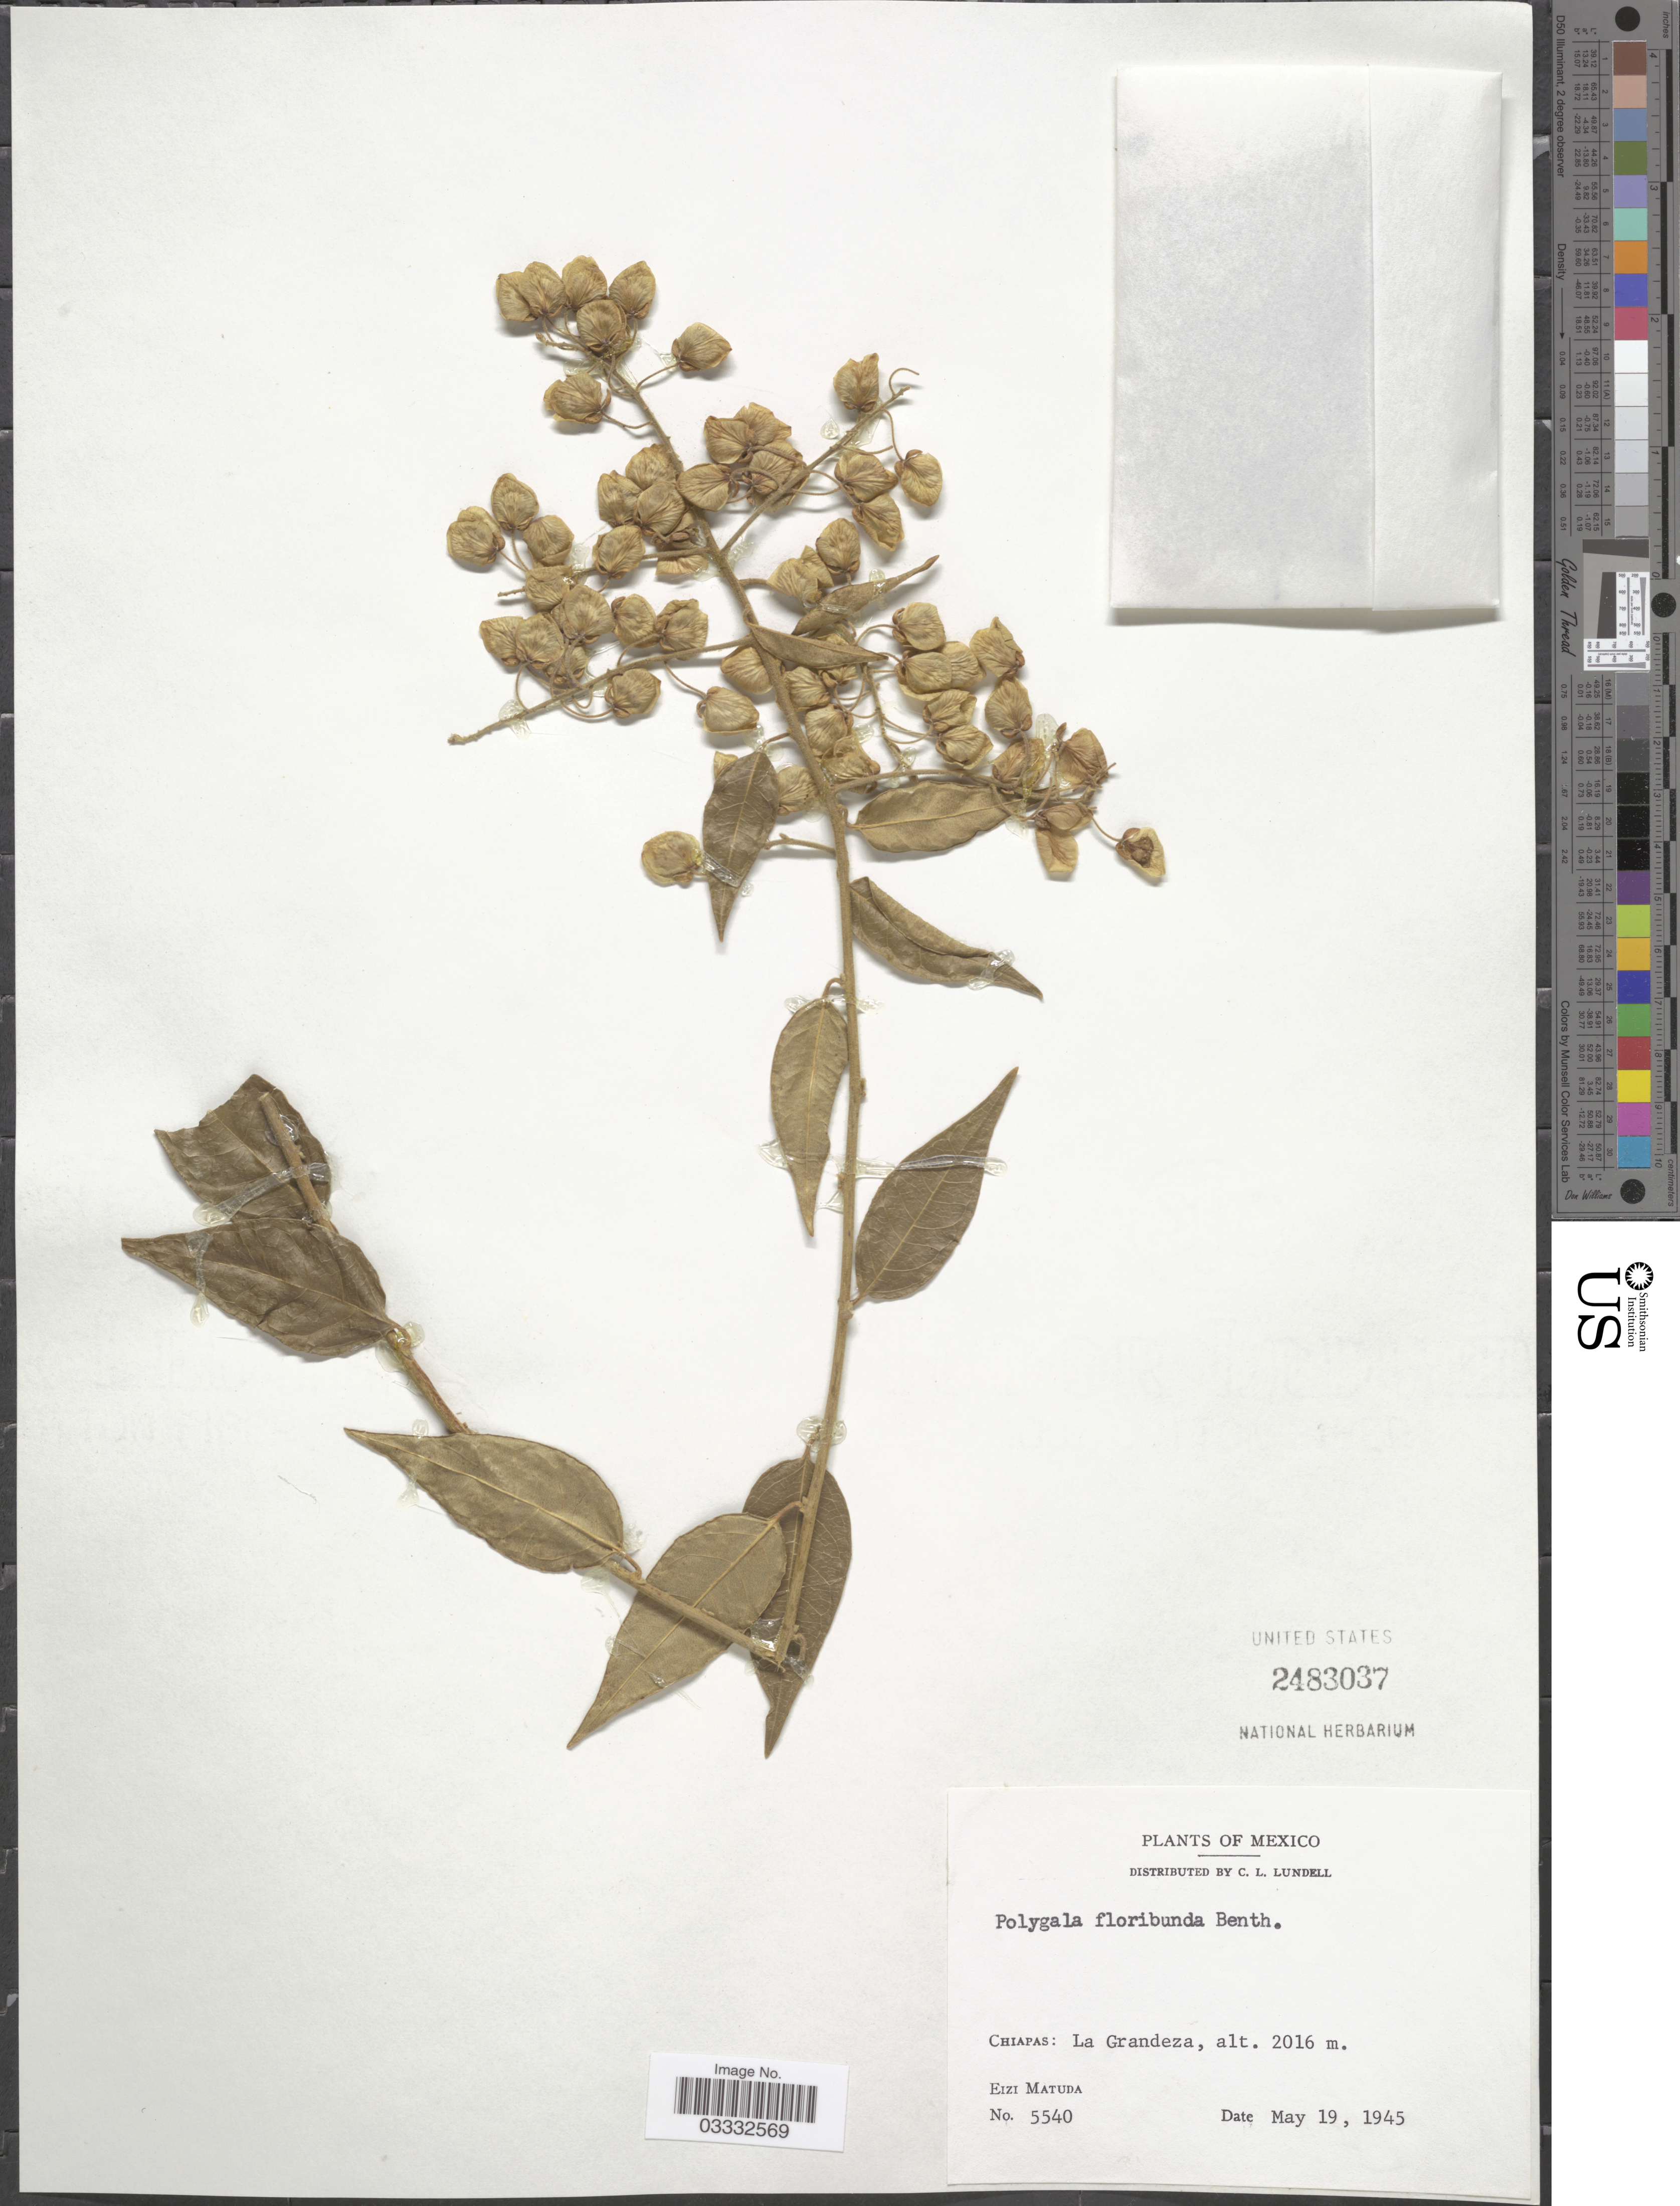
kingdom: Plantae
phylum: Tracheophyta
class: Magnoliopsida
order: Fabales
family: Polygalaceae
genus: Asemeia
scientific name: Asemeia floribunda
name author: (Benth.) J.F.B. Pastore & J.R. Abbott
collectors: E. Matuda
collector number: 5540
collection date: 1945-05-19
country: Mexico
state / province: Chiapas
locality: La Grandeza.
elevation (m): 2016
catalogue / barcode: US 2483037